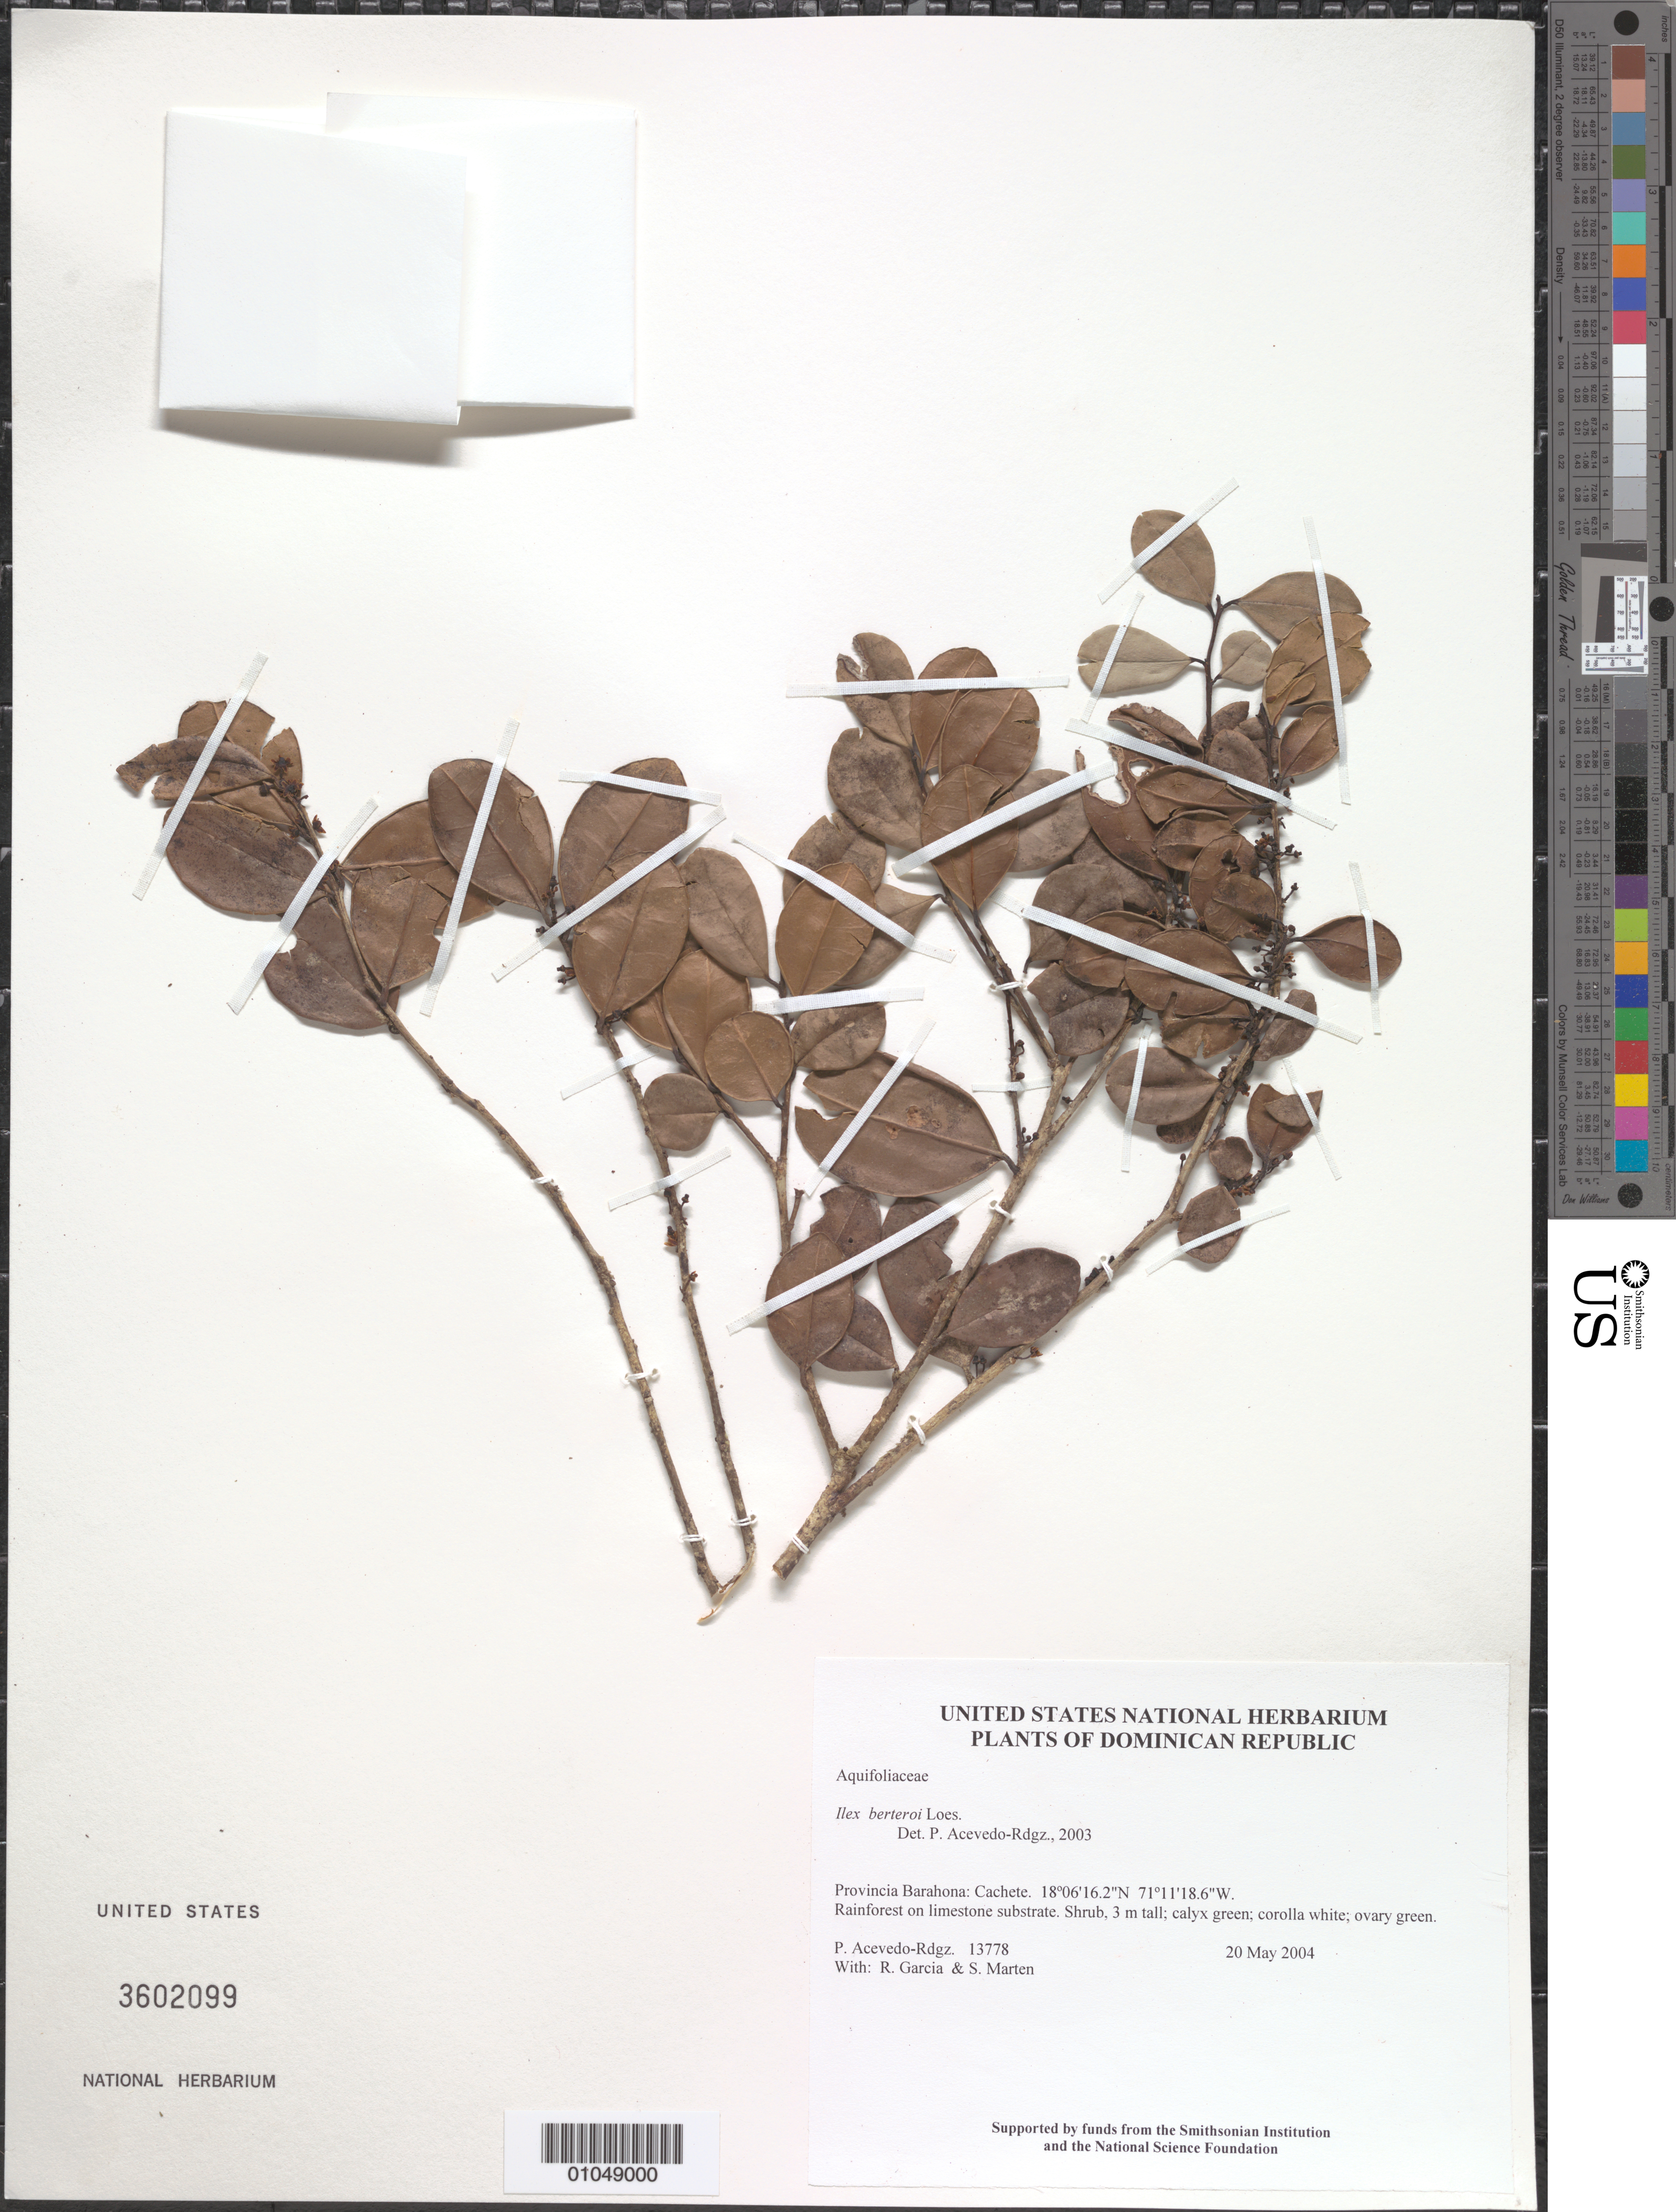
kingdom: Plantae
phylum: Tracheophyta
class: Magnoliopsida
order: Aquifoliales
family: Aquifoliaceae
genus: Ilex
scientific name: Ilex berteroi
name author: Loes.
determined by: Acevedo-Rodríguez, P., (BOT), Smithsonian Institution - National Museum of Natural History (UNITED STATES)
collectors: P. Acevedo-Rodr., R. G. García & S. Marten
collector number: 13778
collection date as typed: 20 May 2004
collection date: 2004-05-20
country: Dominican Republic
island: Hispaniola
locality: Provincia Barahona: Cachete.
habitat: Rainforest on limestone substrate.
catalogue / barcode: US 3602099